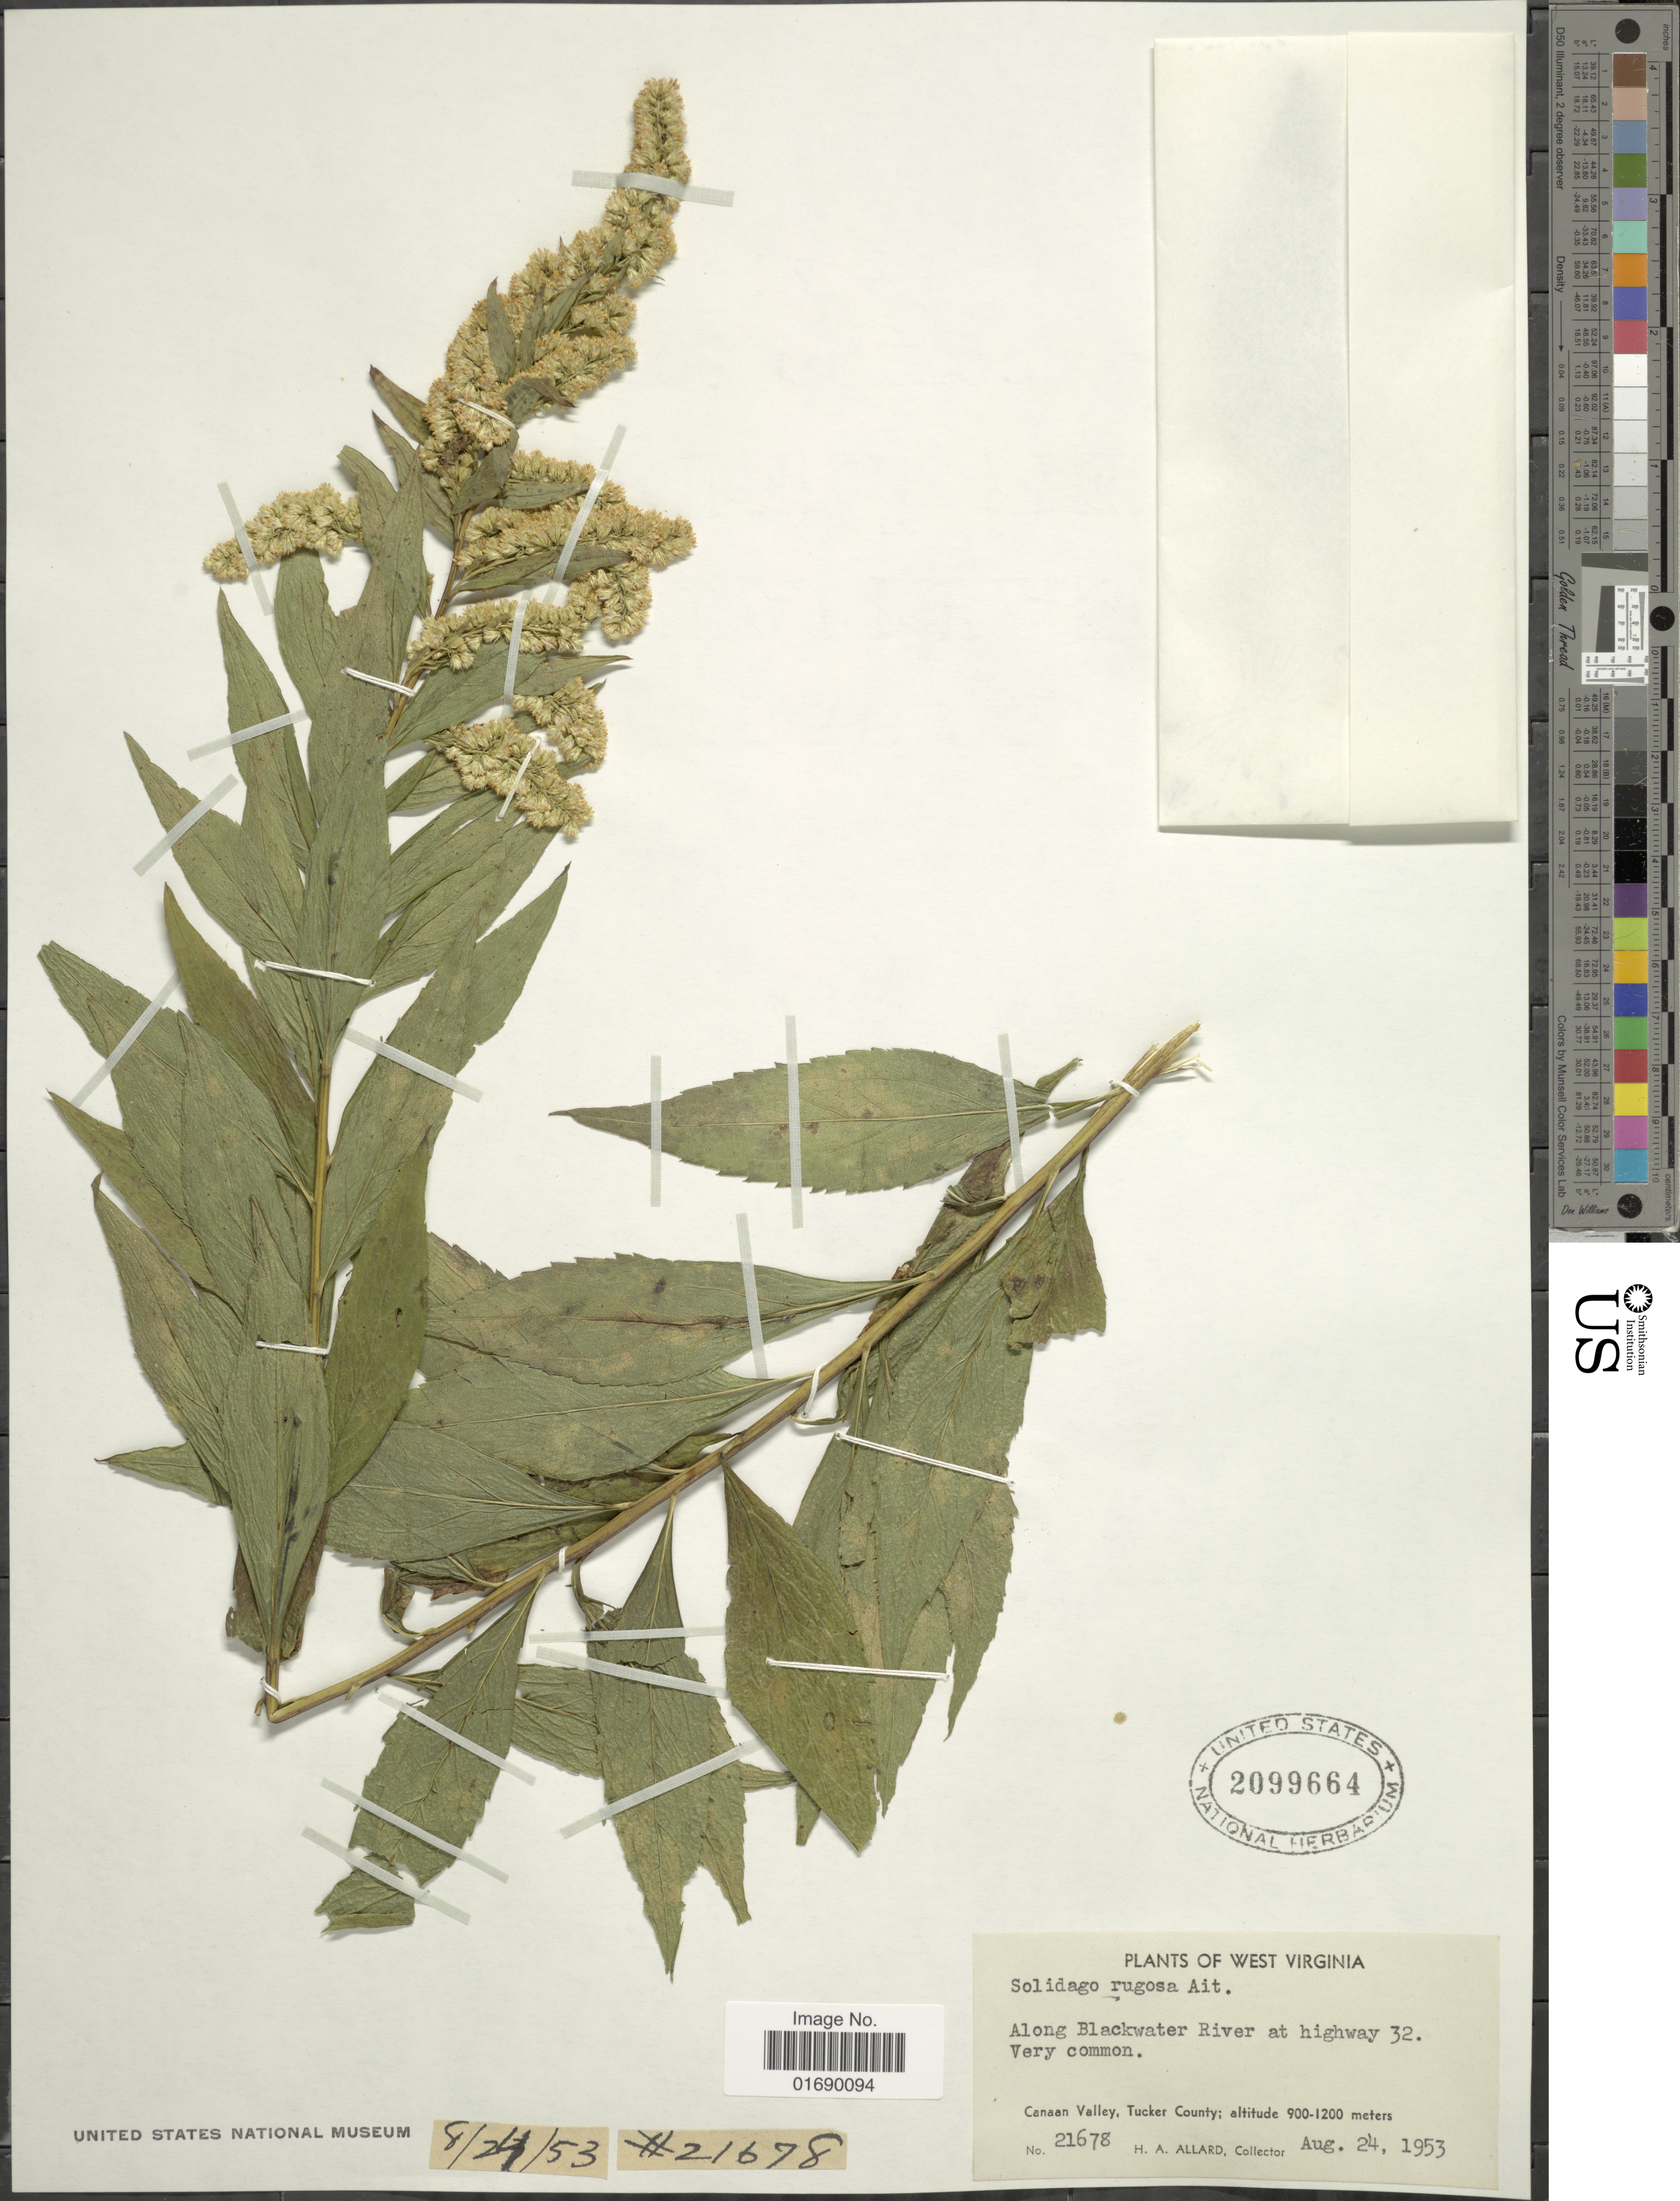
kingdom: Plantae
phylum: Tracheophyta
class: Magnoliopsida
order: Asterales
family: Asteraceae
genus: Solidago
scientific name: Solidago rugosa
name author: Mill.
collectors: H. A. Allard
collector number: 21678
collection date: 1953-08-24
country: United States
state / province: West Virginia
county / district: Tucker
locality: Along Blackwater River at highway 32. Very common, Canaan Valley, Tucker County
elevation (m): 900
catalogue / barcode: US 2099664